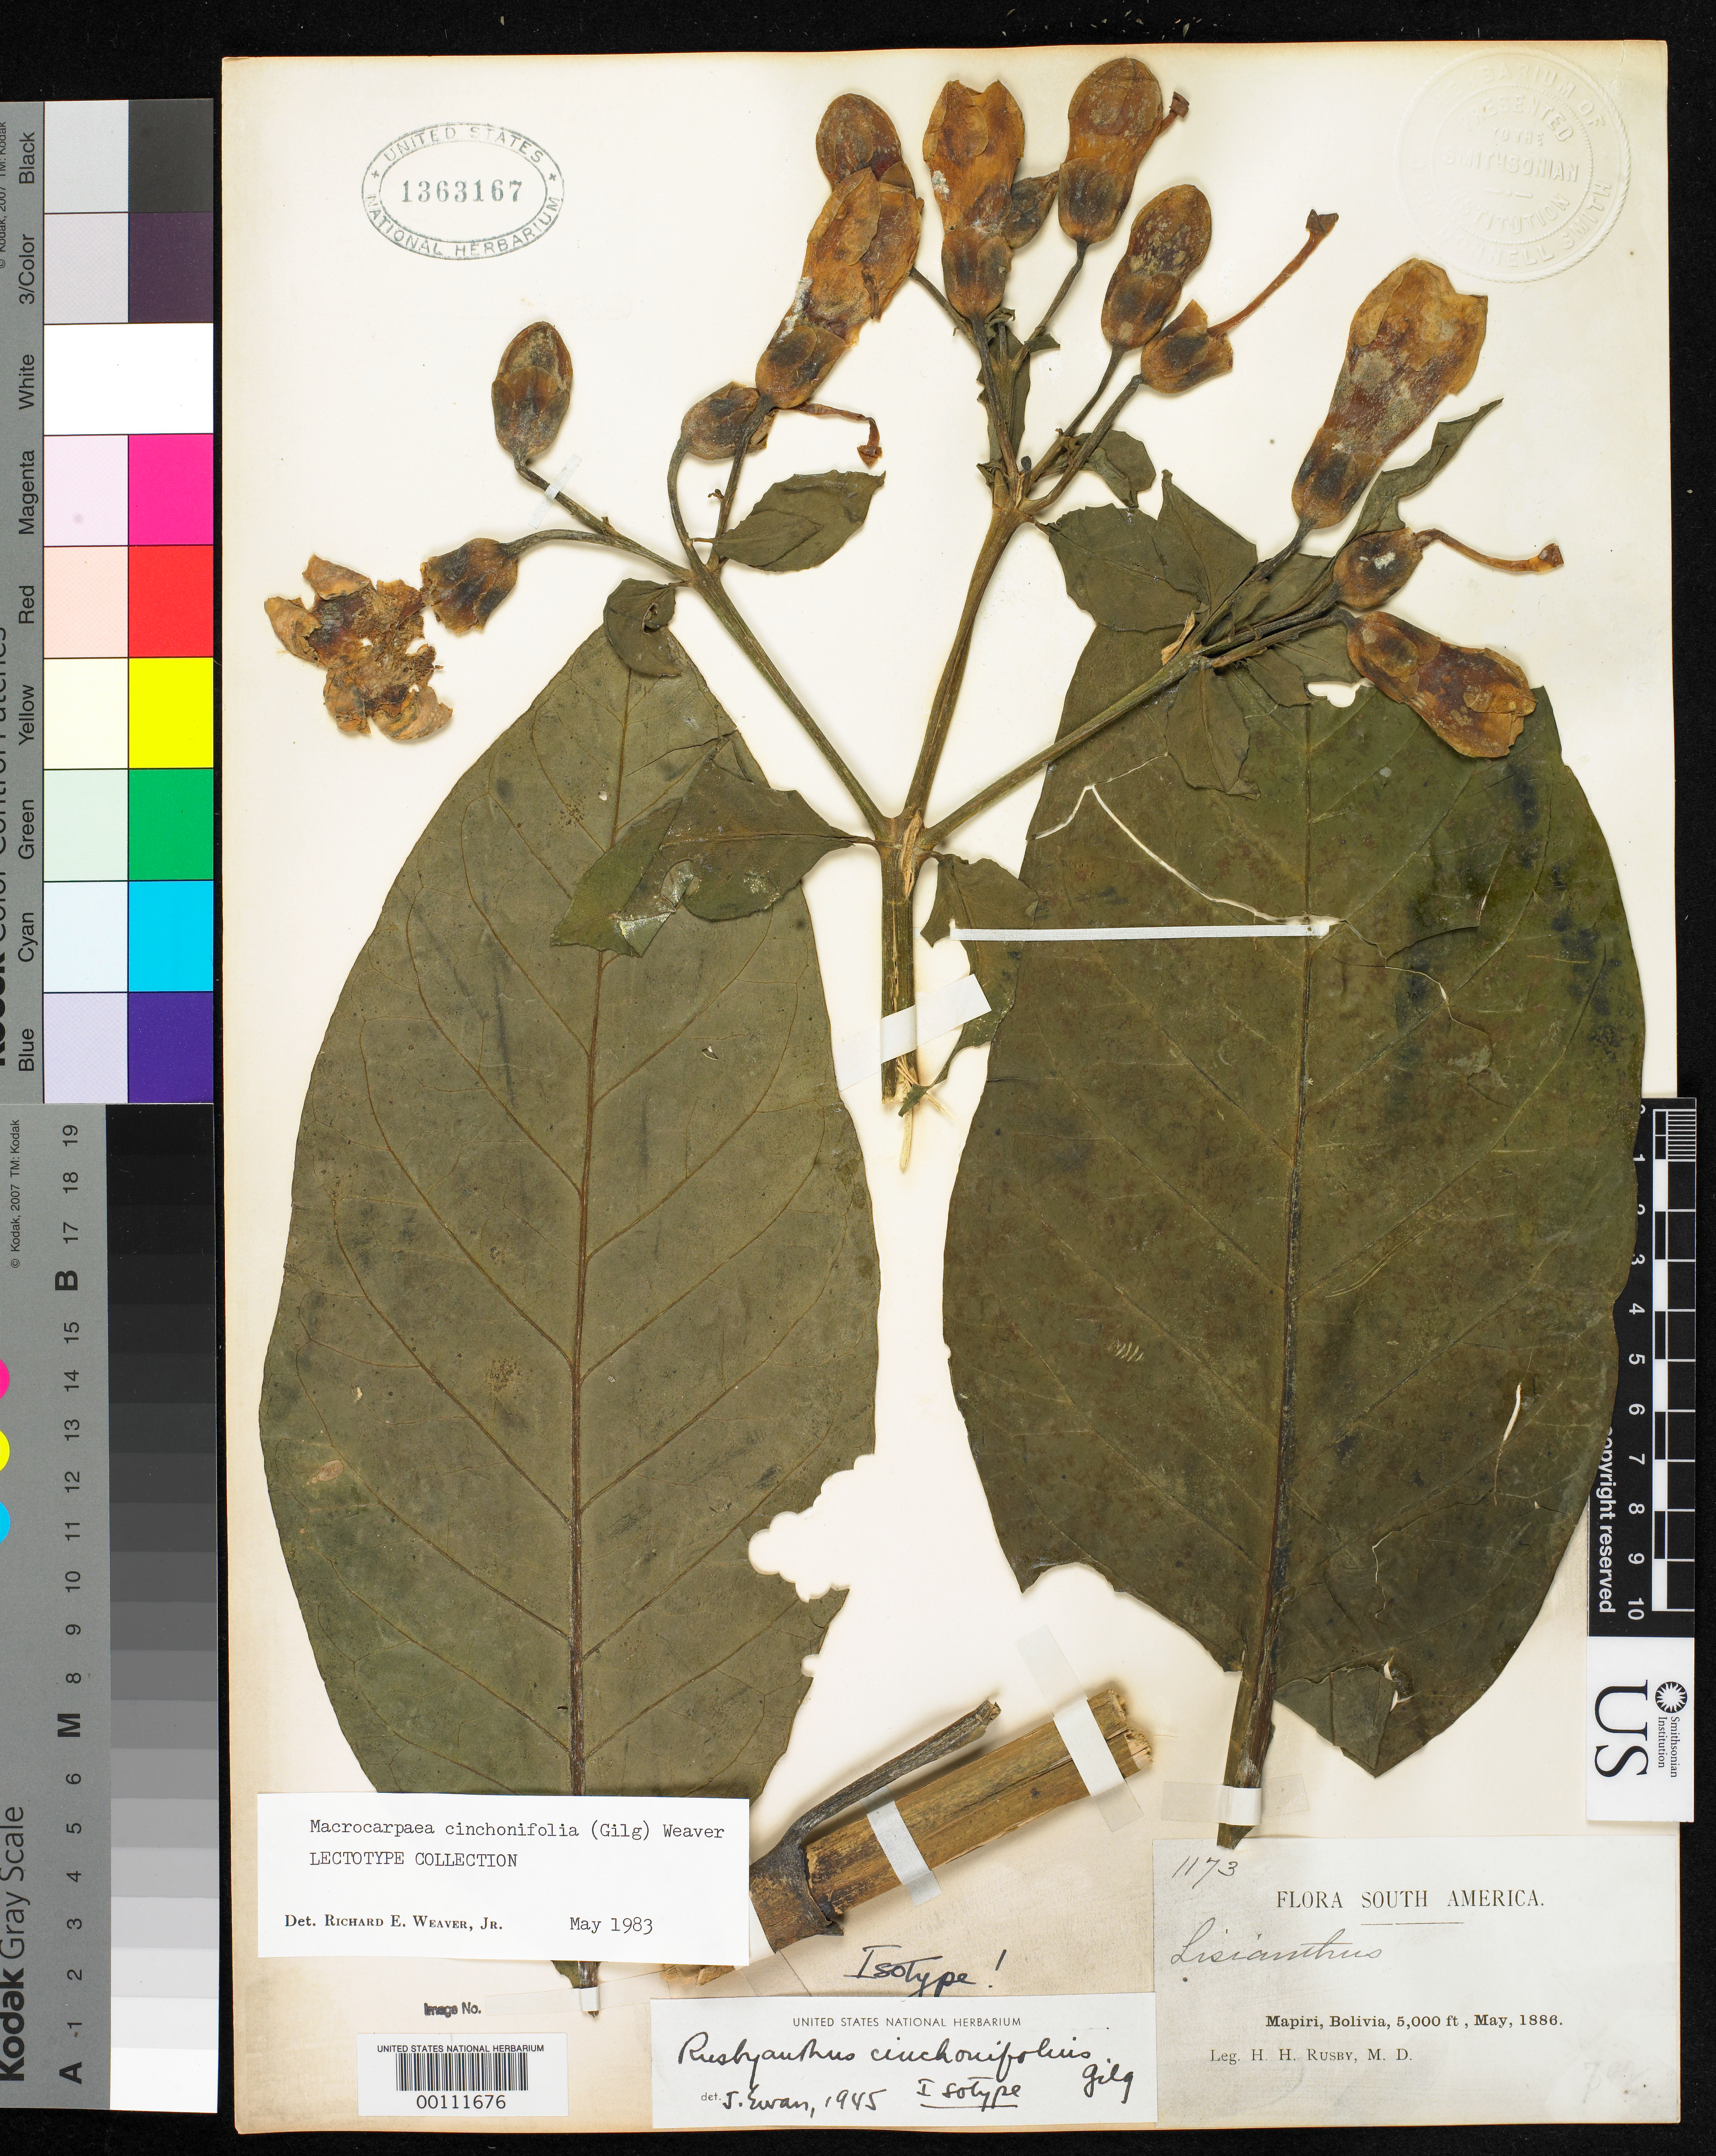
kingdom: Plantae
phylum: Tracheophyta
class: Magnoliopsida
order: Gentianales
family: Gentianaceae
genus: Rusbyanthus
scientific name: Rusbyanthus cinchonifolius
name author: Gilg in Engl. & Prantl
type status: Lectotype Fragment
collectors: H. H. Rusby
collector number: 1173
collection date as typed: May, 1886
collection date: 1886-05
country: Bolivia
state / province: La Páz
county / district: Larecaja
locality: Mapiri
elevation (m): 1524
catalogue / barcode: US 1363167